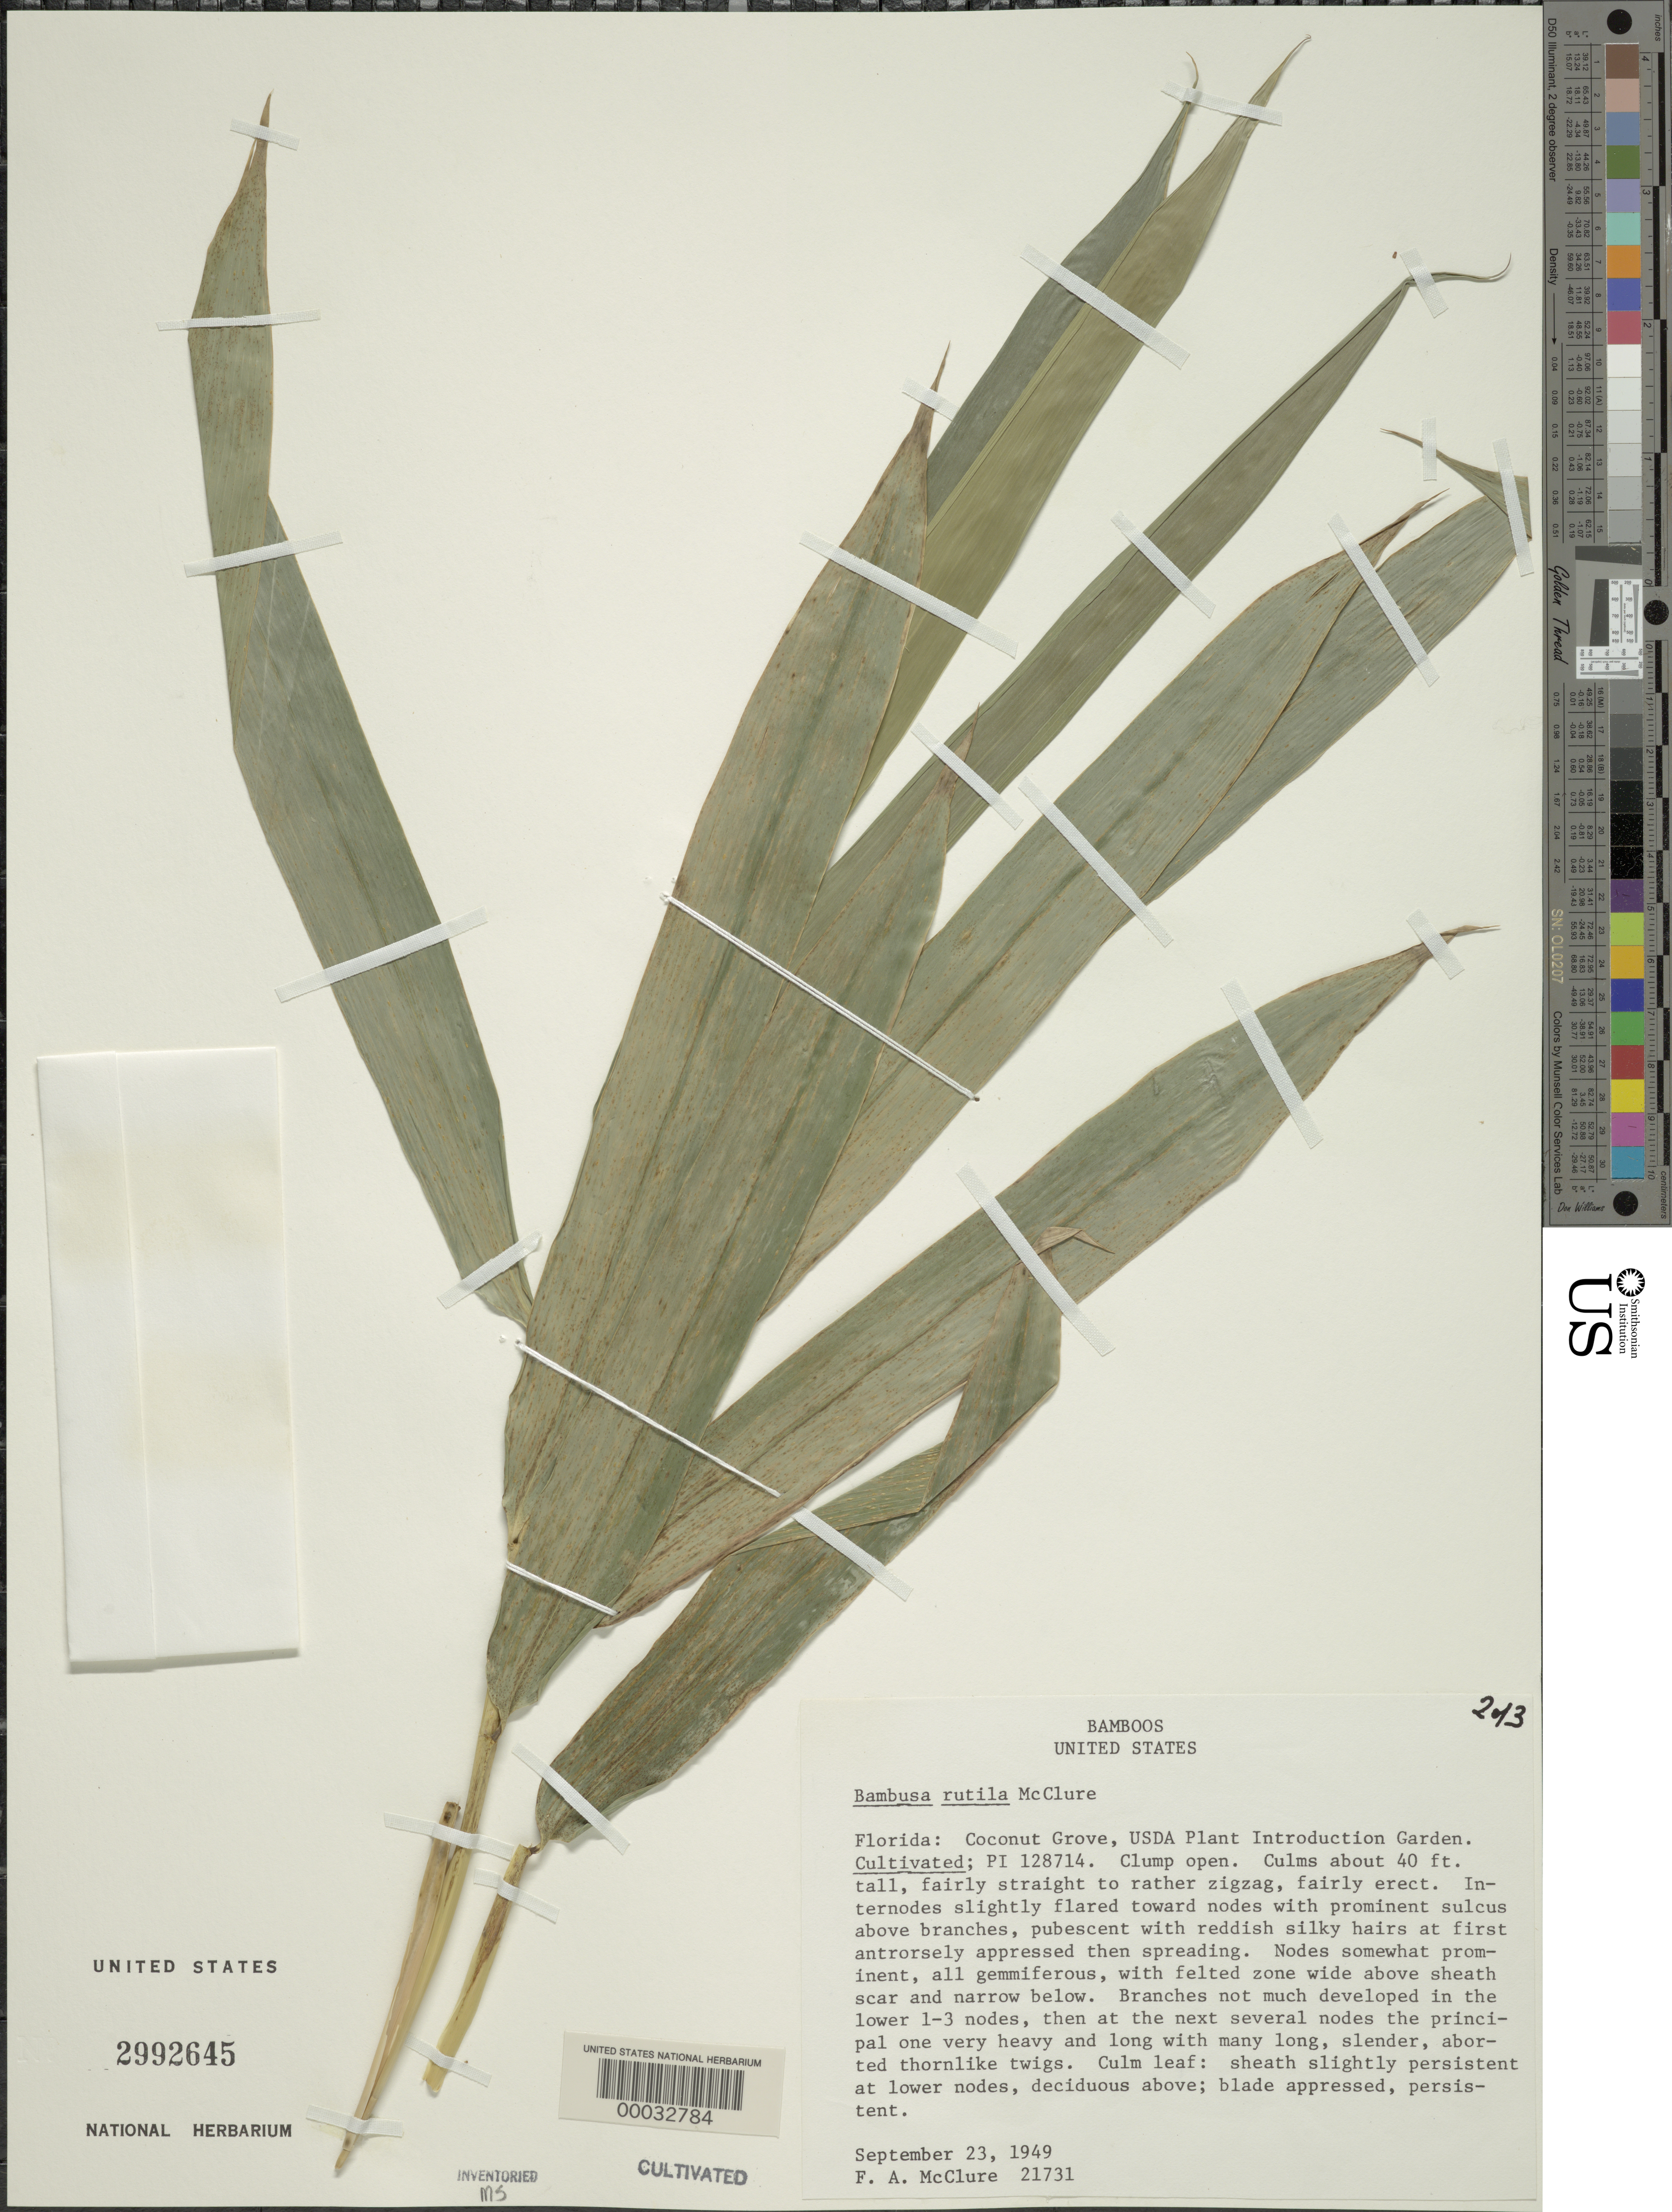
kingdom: Plantae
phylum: Tracheophyta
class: Liliopsida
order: Poales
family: Poaceae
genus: Bambusa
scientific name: Bambusa rutila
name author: McClure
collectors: F. A. McClure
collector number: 21731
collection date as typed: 23 Sep 1949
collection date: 1949-09-23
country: United States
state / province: Florida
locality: U.s.d.a. plant introduction garden-coconut grove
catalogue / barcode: US 2992645